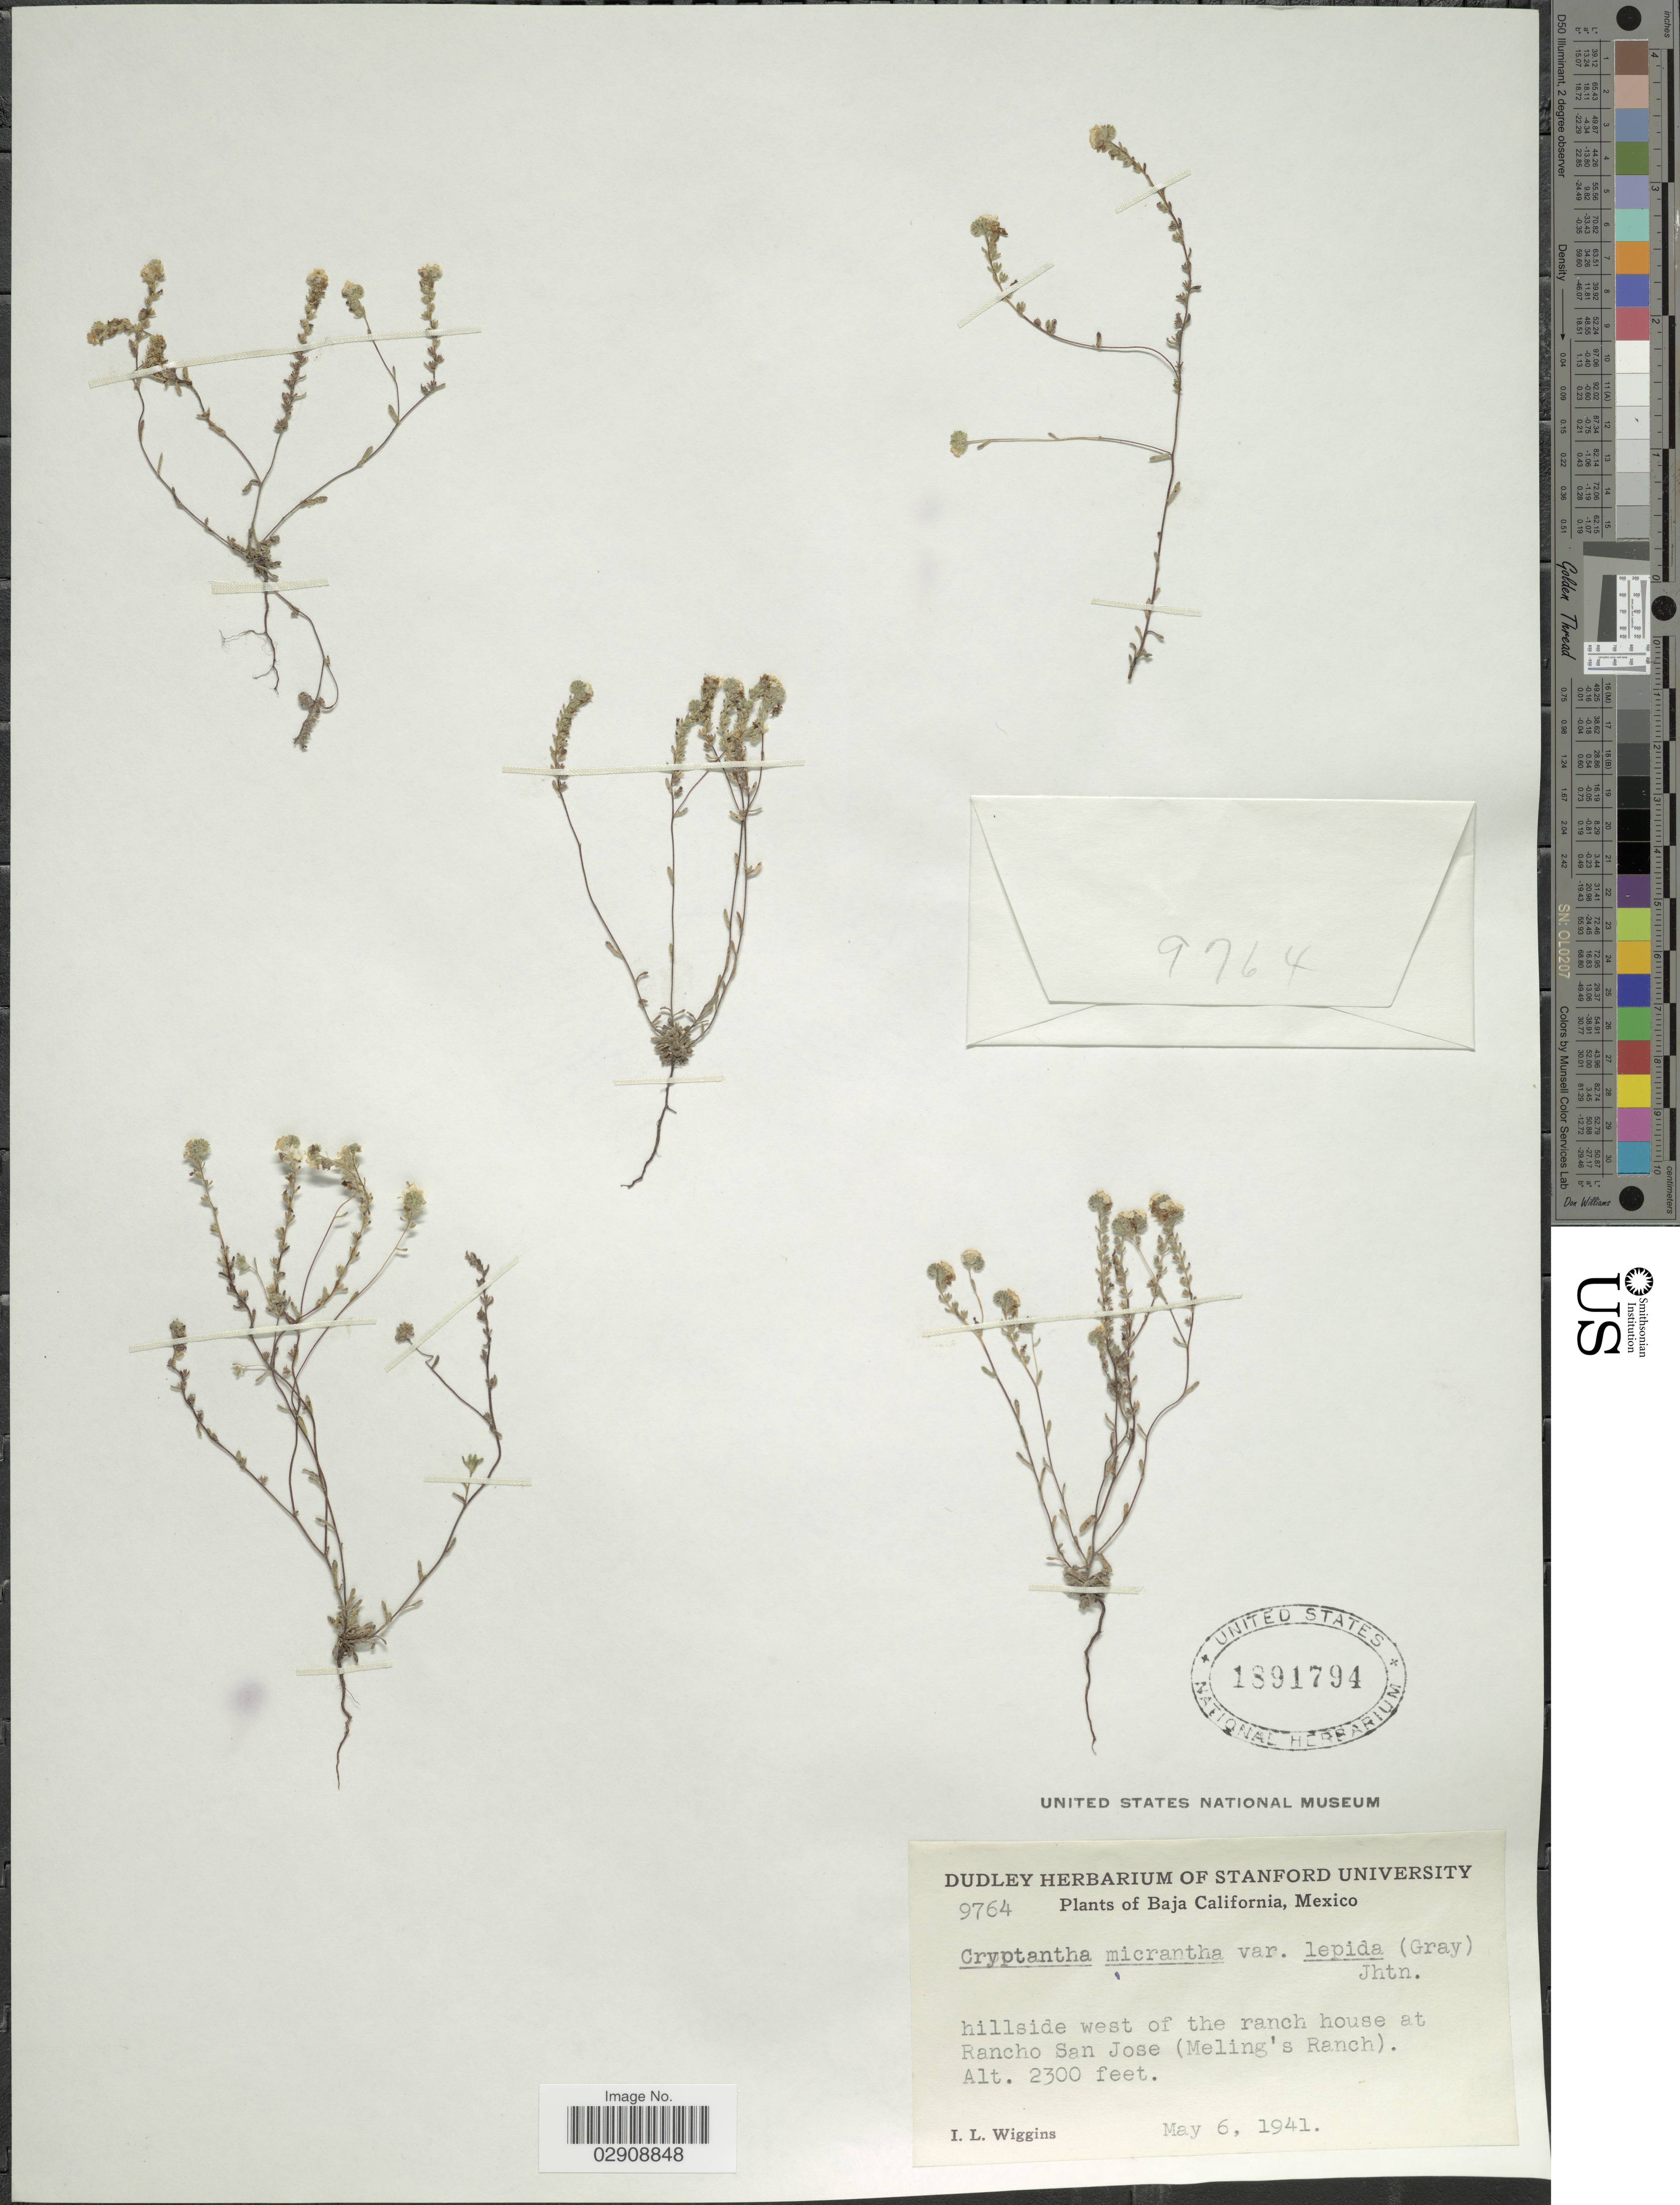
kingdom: Plantae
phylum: Tracheophyta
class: Magnoliopsida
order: Boraginales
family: Boraginaceae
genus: Cryptantha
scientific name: Cryptantha micrantha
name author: (Torr.) I.M. Johnst.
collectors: I. L. Wiggins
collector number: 9764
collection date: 1941-05-06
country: Mexico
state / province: Baja California Norte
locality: Hillside west of the ranch house at San Jose (Meling's Ranch). Baja California, Mexico.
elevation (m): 701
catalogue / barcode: US 1891794